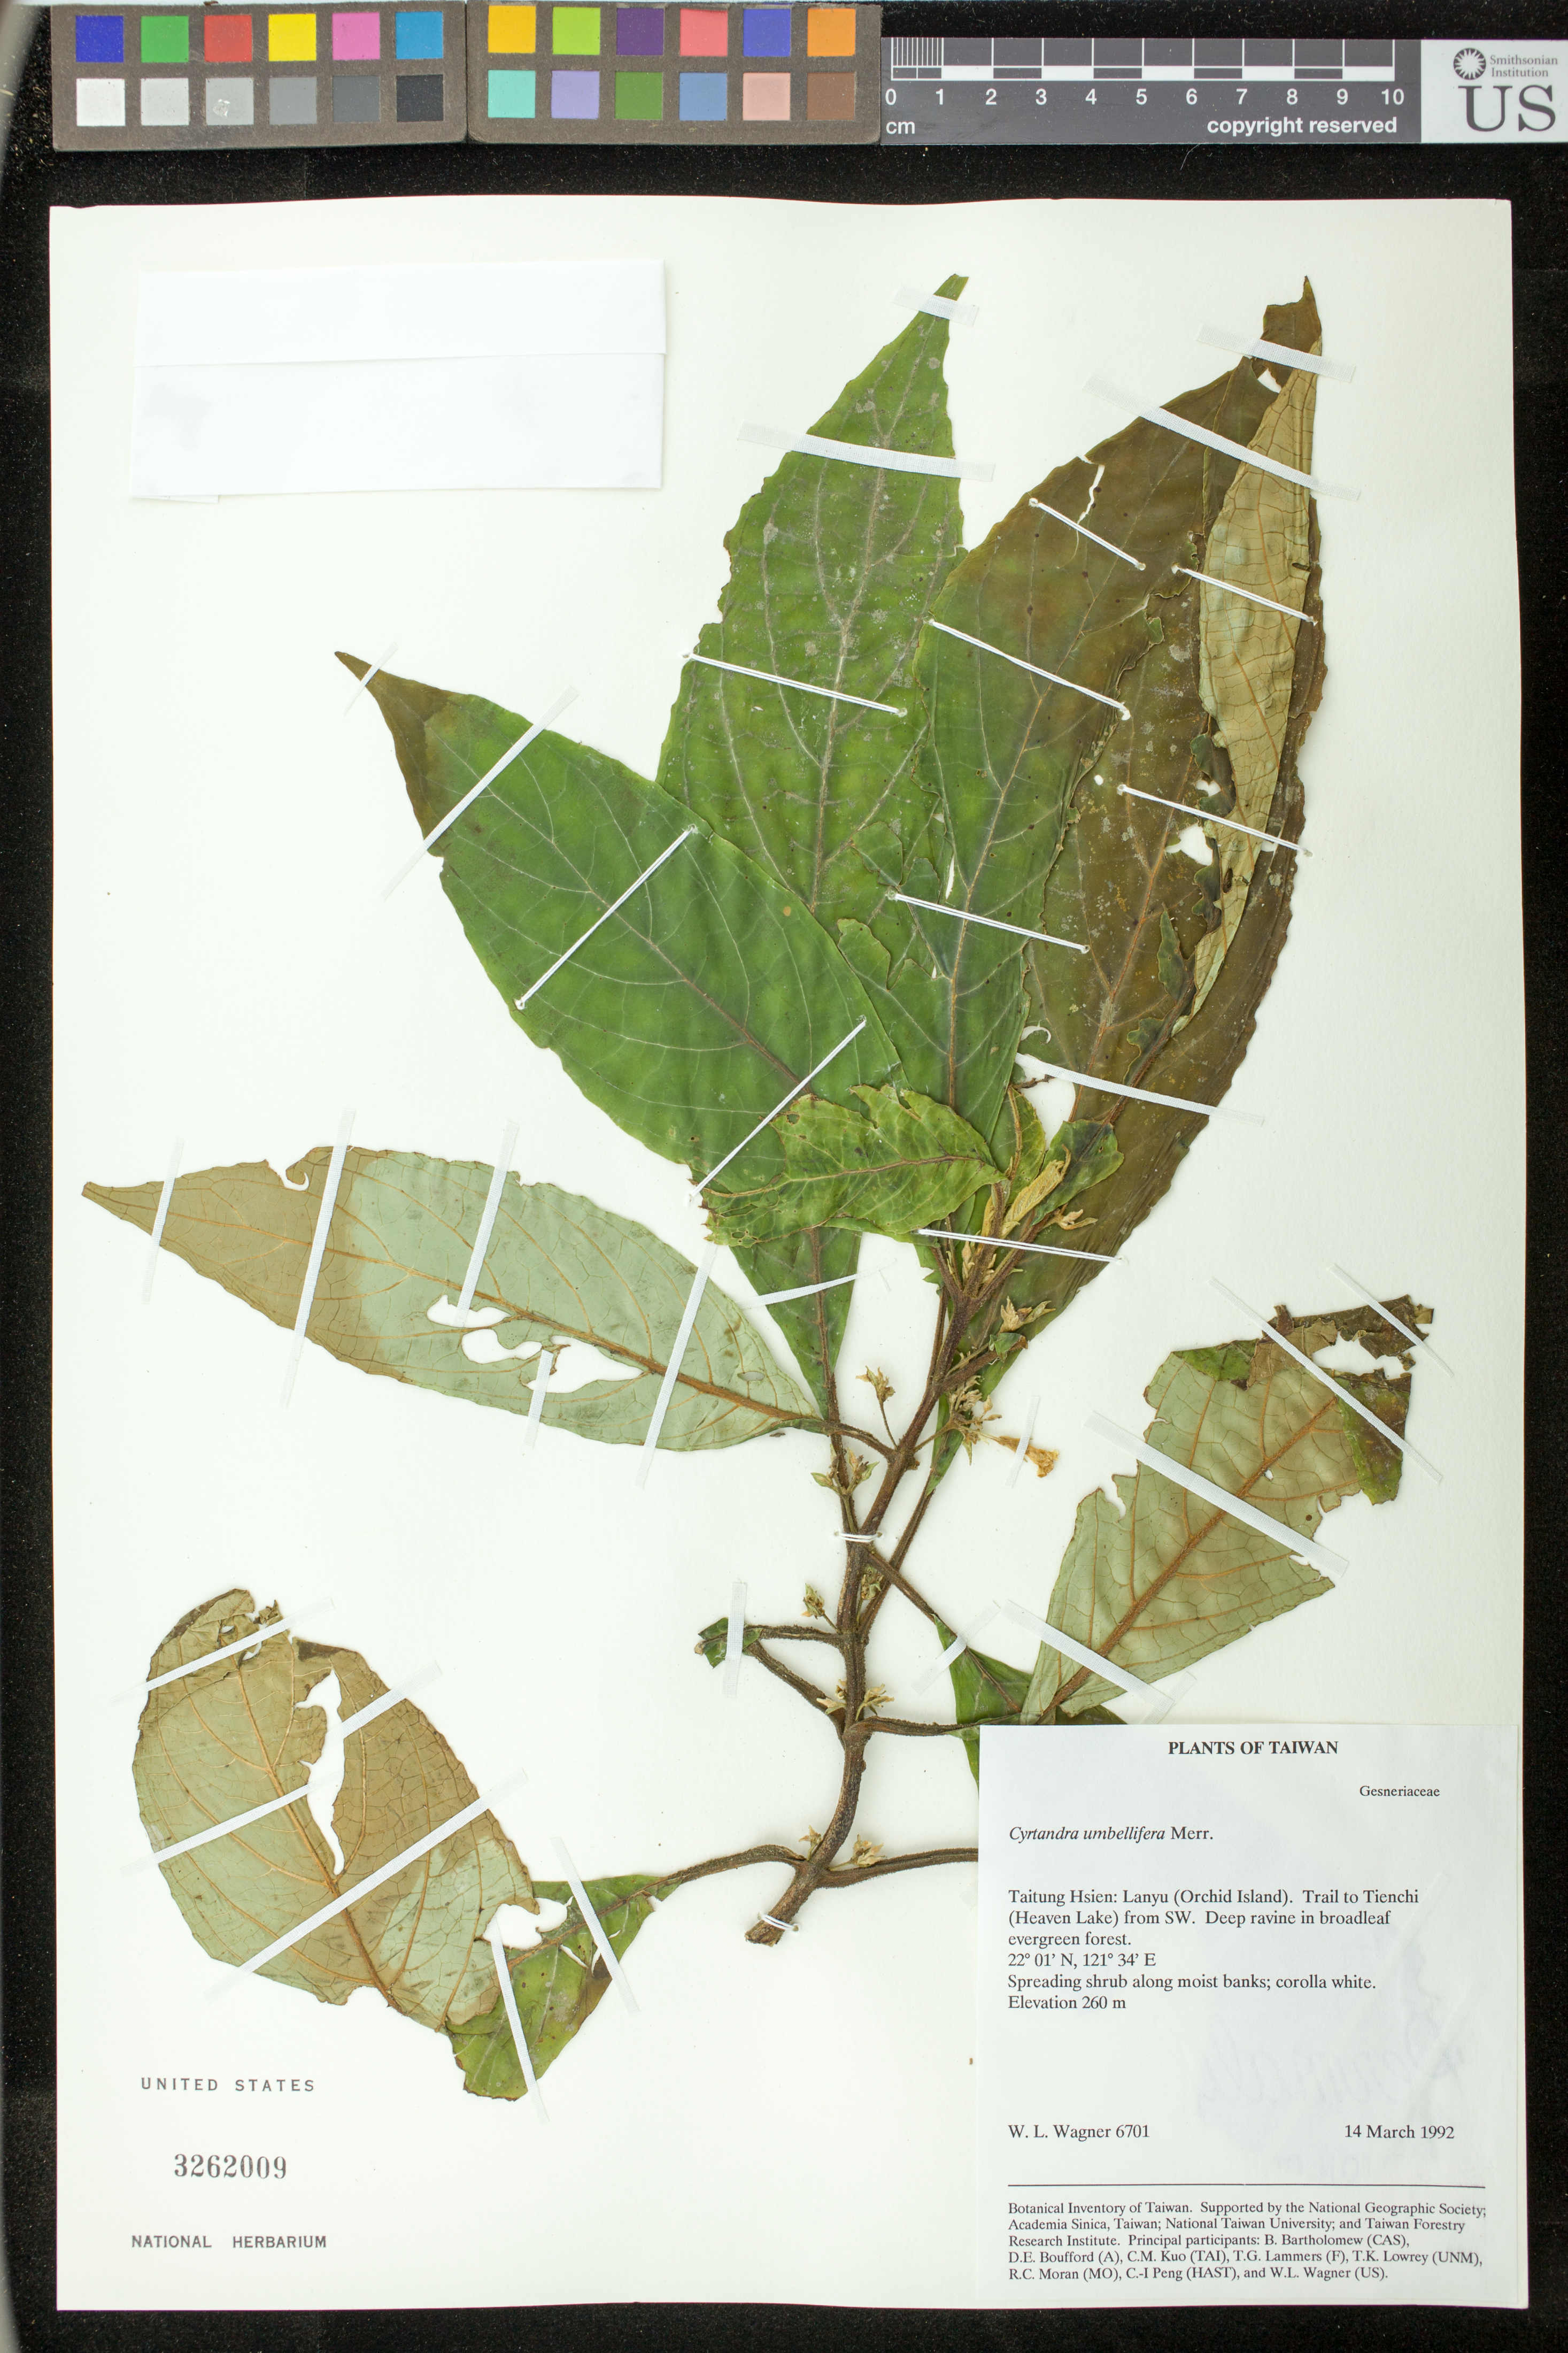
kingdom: Plantae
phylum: Tracheophyta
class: Magnoliopsida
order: Lamiales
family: Gesneriaceae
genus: Cyrtandra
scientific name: Cyrtandra umbellifera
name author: Merr.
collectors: W. L. Wagner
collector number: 6701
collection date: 1992-03-14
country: Taiwan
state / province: Taitung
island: Lanyu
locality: Lanyu (Orchid Island). Trail to Tienchi (Heaven Lake) from SW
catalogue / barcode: US 3262009